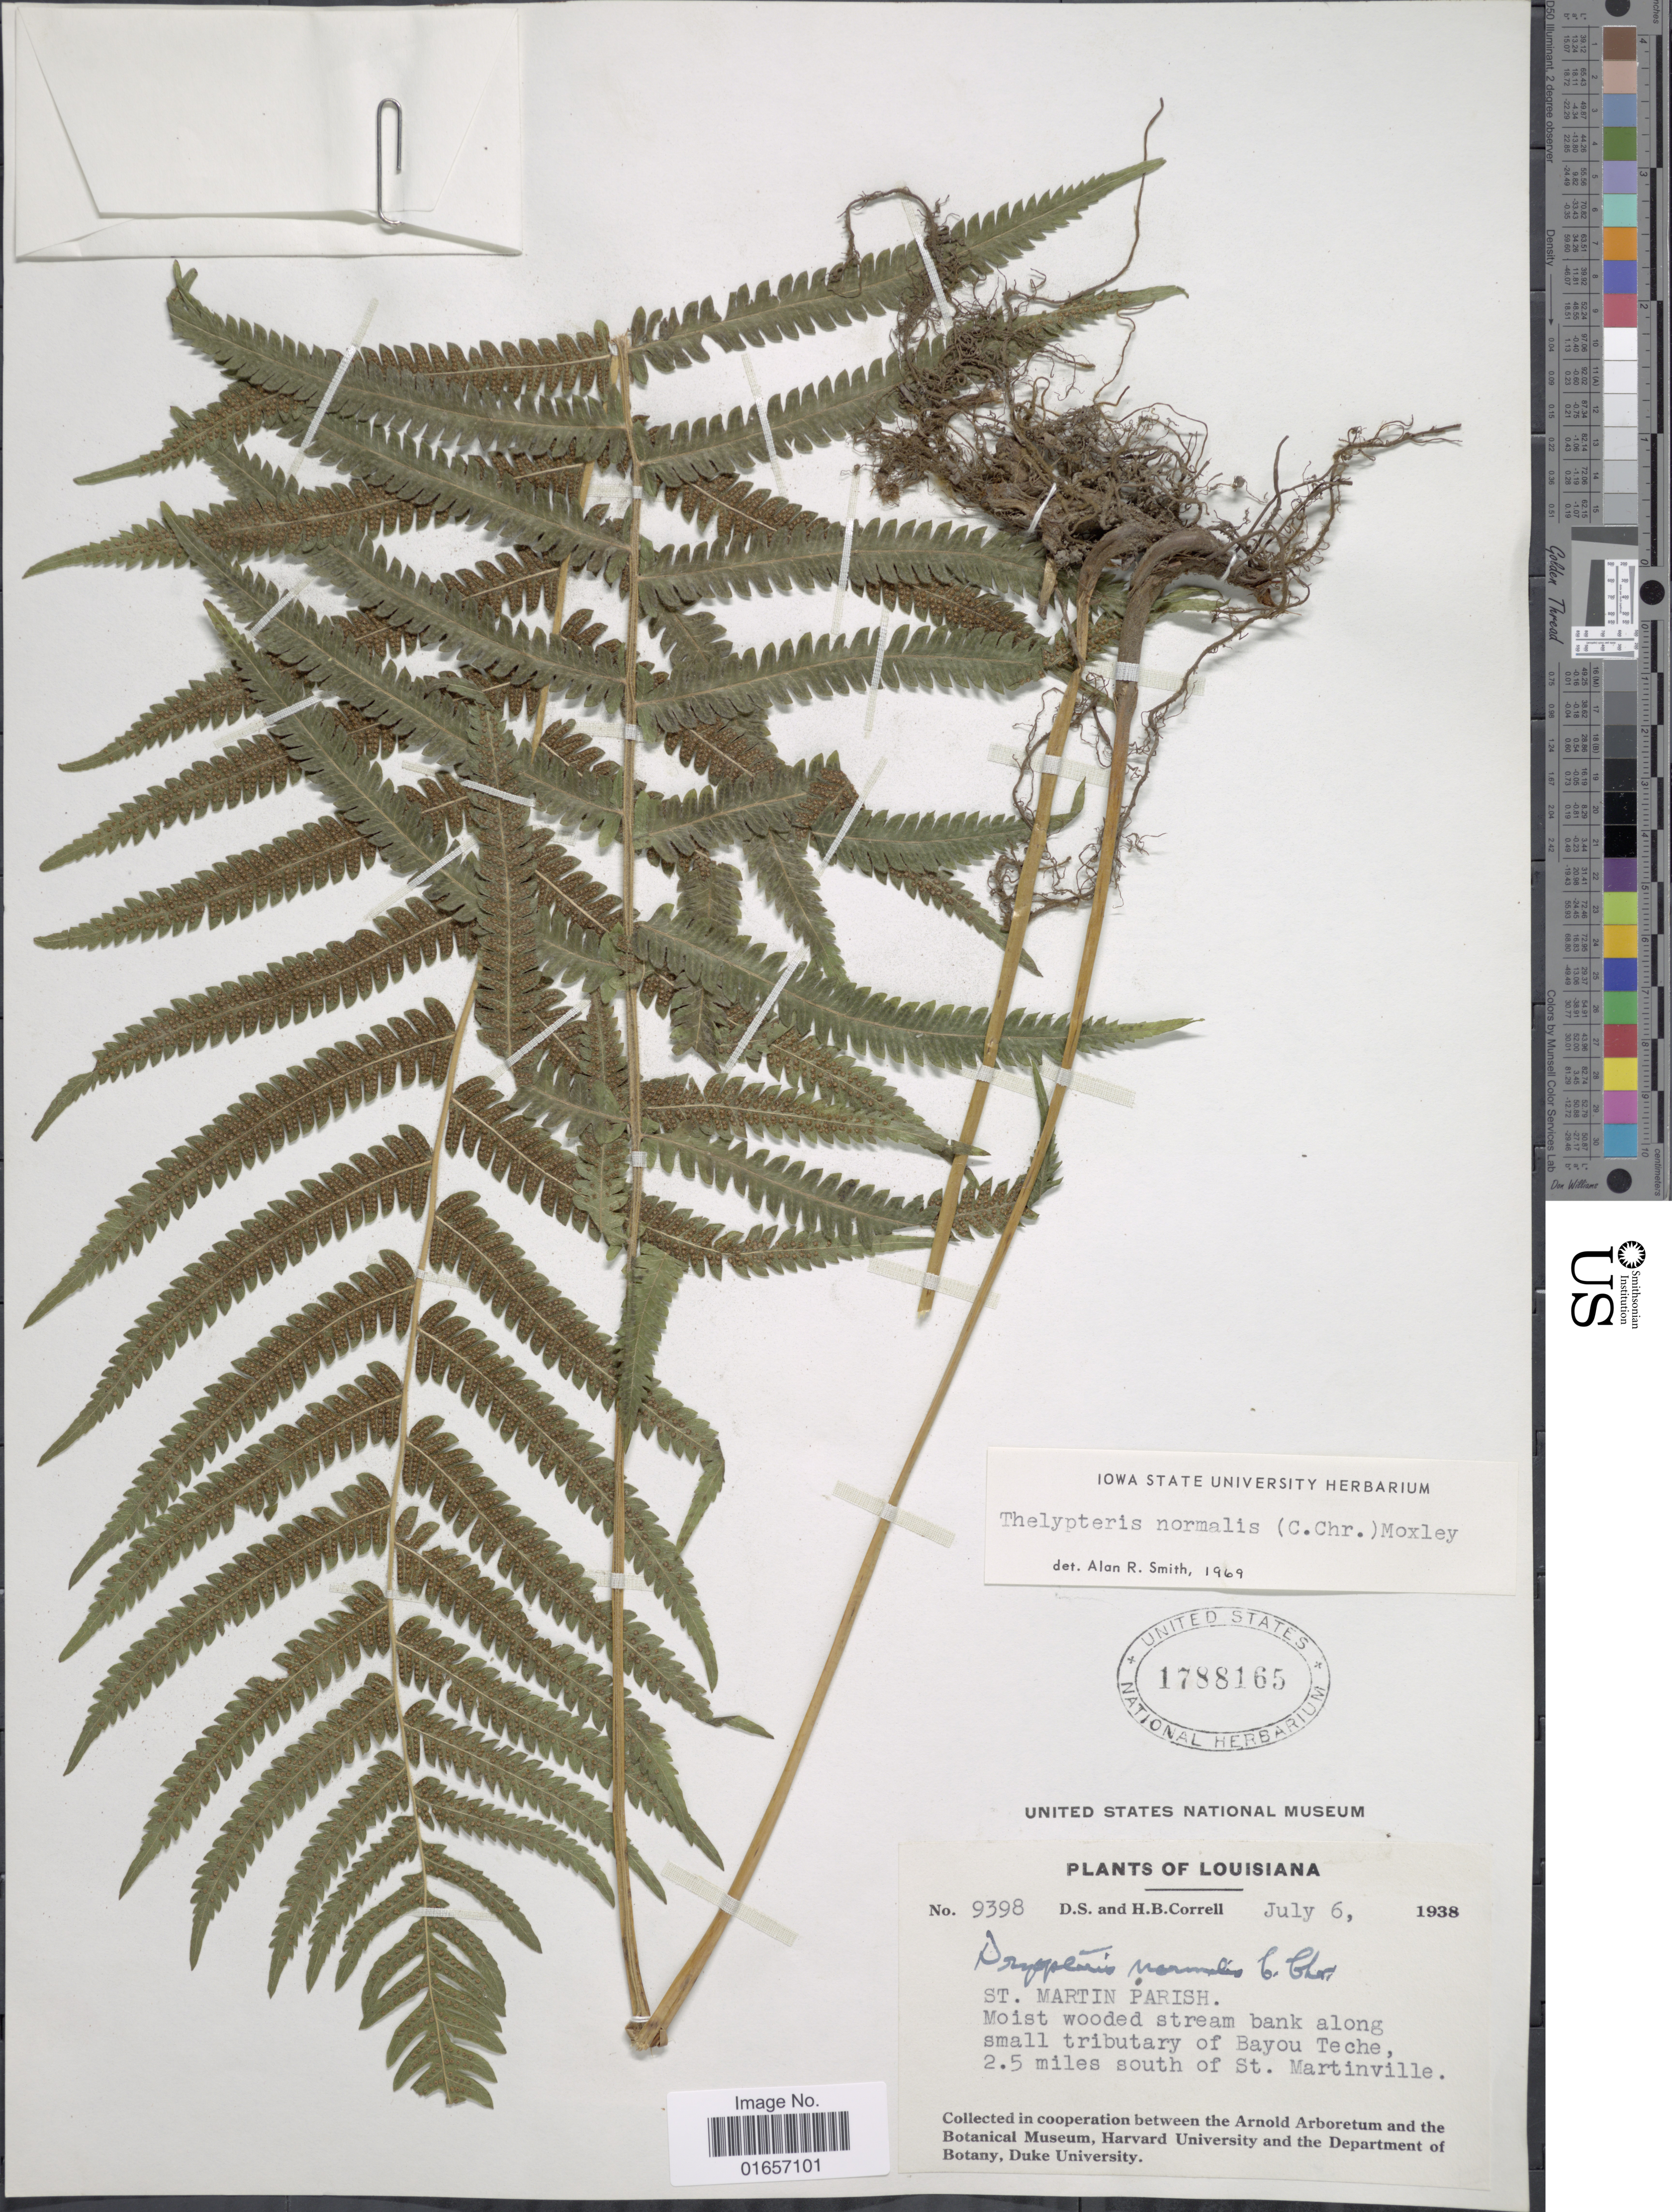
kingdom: Plantae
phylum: Tracheophyta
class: Polypodiopsida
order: Polypodiales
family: Thelypteridaceae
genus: Christella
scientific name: Christella kunthii comb. ined.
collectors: D. S. Correll & H. Correll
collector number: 9398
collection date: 1938-07-06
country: United States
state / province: Louisiana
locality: St. Martin Parish, moist wooded stream bank along small tributary of Bayou Teche, 2. 5 miles south of St. Martinville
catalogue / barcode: US 1788165